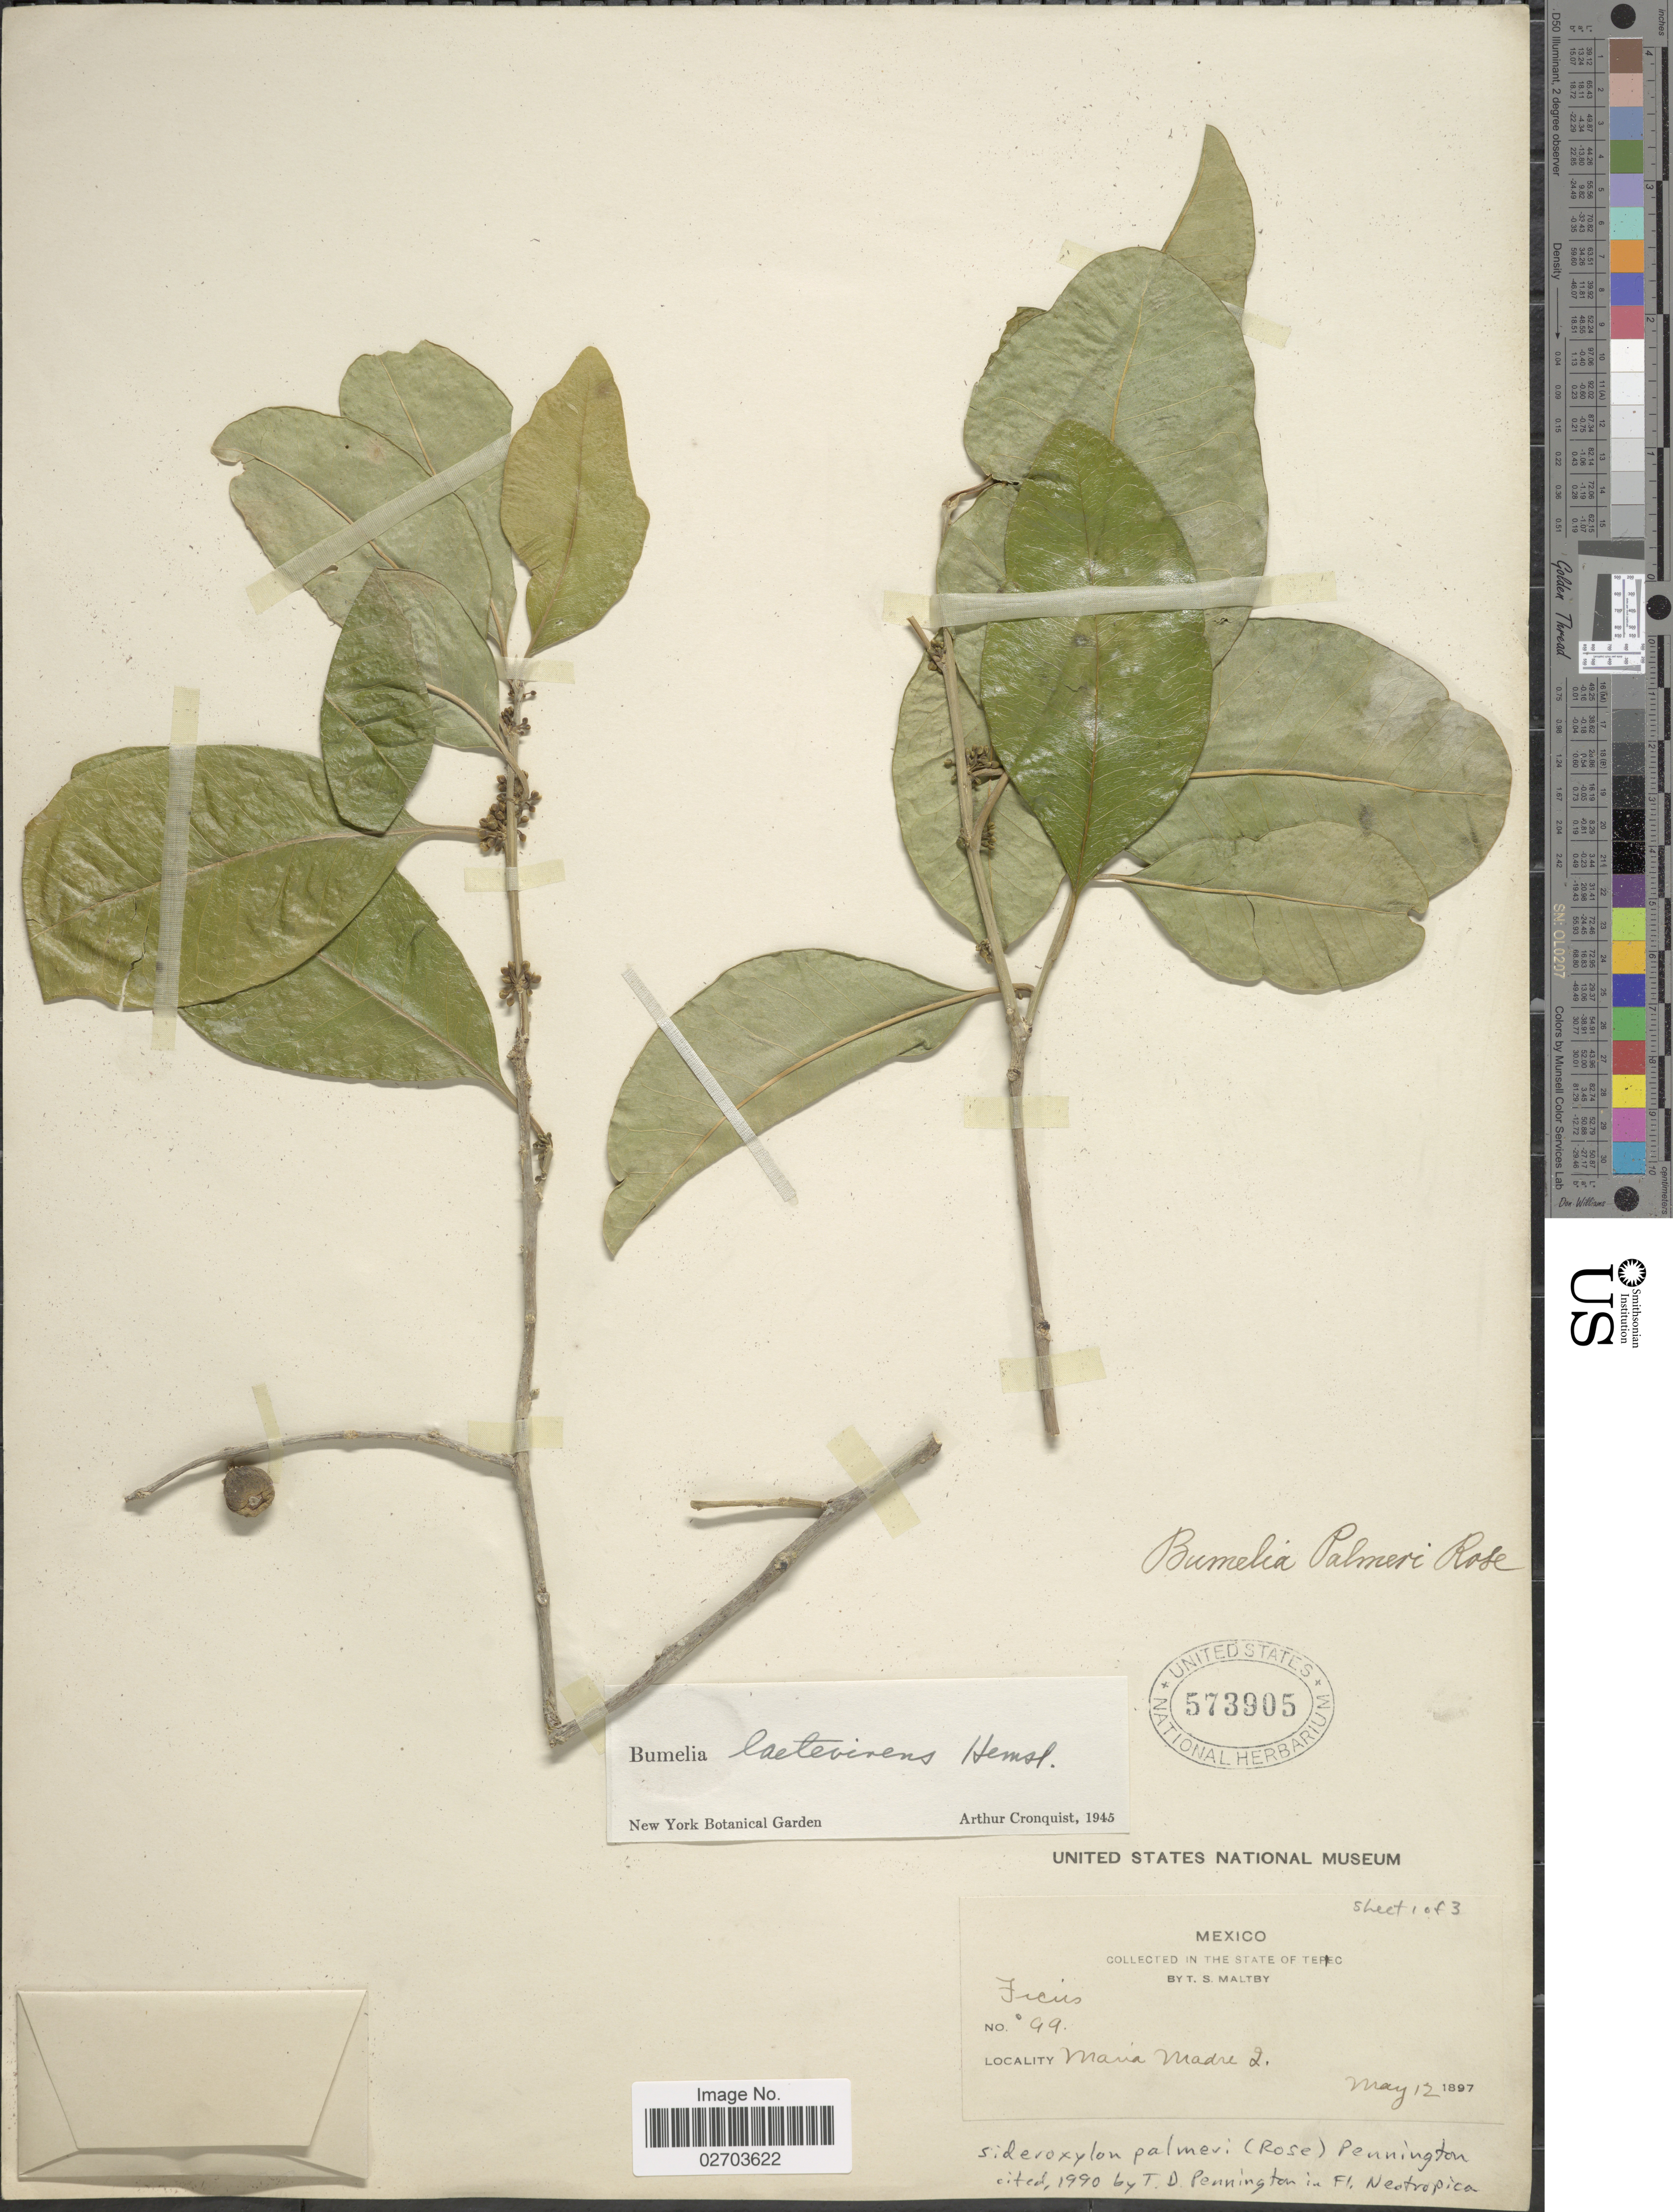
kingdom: Plantae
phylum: Tracheophyta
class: Magnoliopsida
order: Ericales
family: Sapotaceae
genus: Sideroxylon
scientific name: Sideroxylon palmeri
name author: (Rose) T.D. Penn.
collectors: T. S. Maltby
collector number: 99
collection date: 1897-05-12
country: Mexico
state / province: Nayarit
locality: In the state of Tepic, Maria Madre I..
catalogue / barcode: US 573905